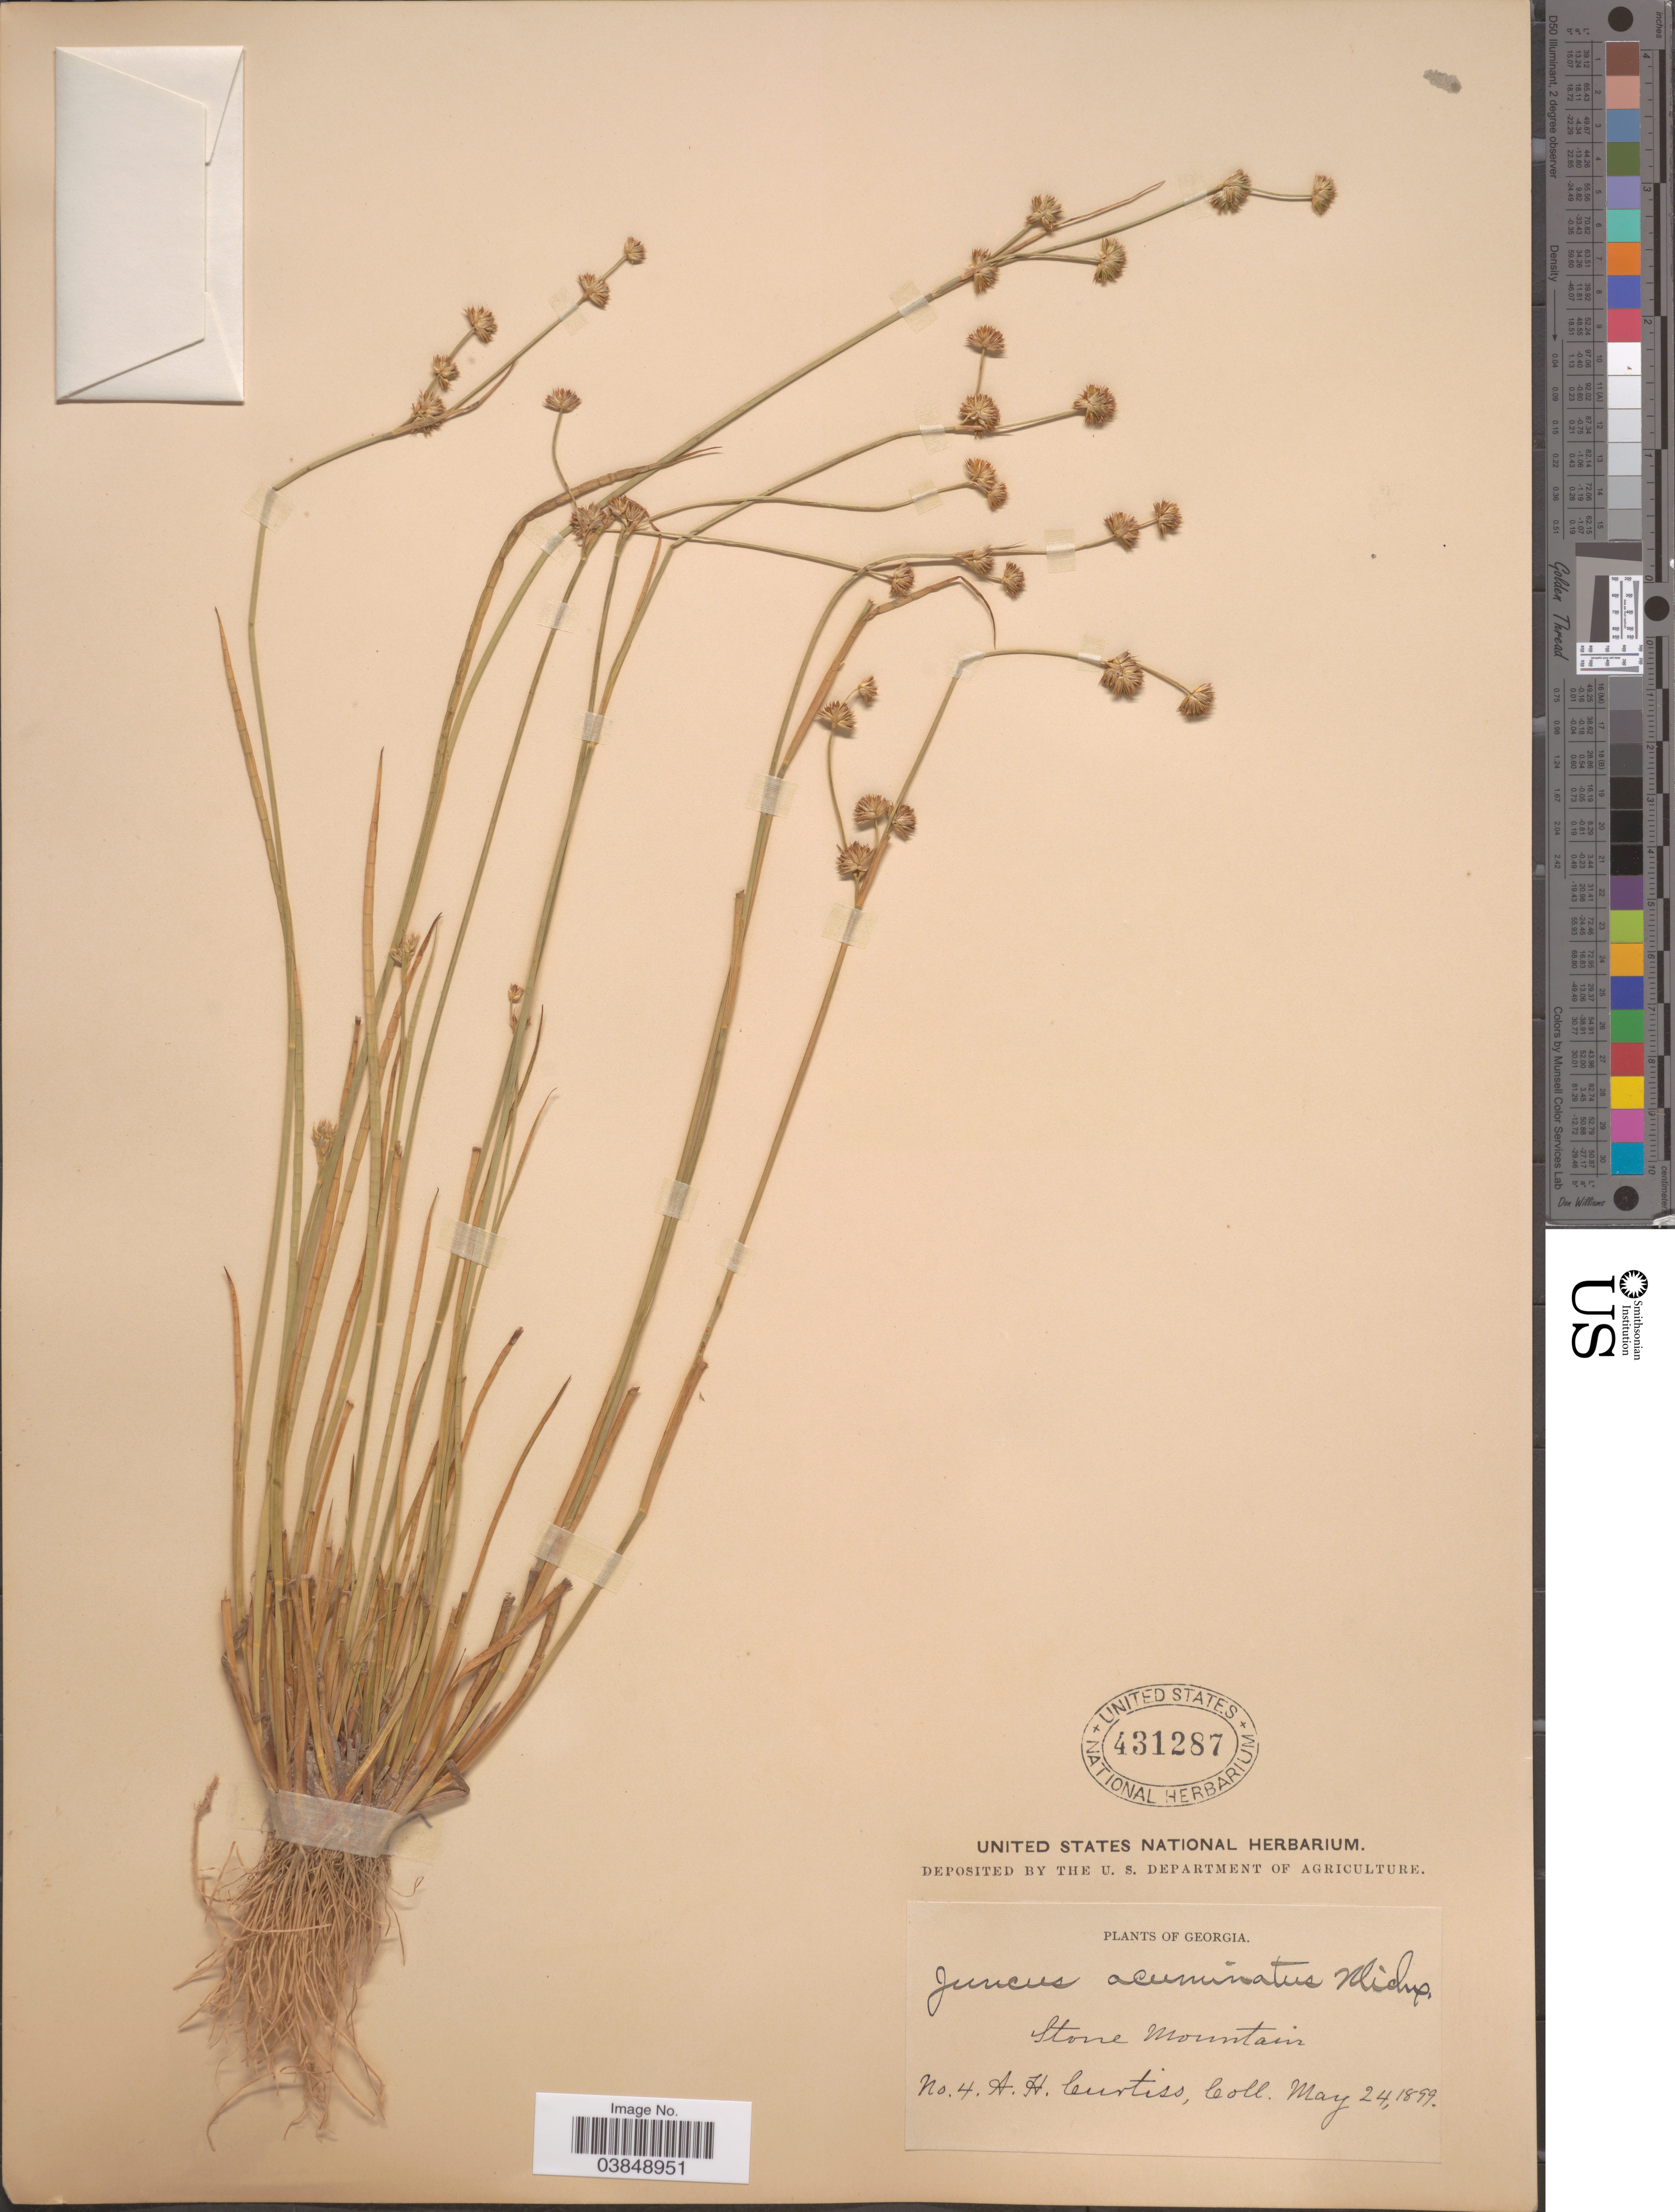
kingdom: Plantae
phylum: Tracheophyta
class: Liliopsida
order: Poales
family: Juncaceae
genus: Juncus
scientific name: Juncus acuminatus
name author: Michx.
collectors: A. H. Curtiss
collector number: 4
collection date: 1899-05-24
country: United States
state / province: Georgia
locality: Stone Mountain.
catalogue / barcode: US 431287